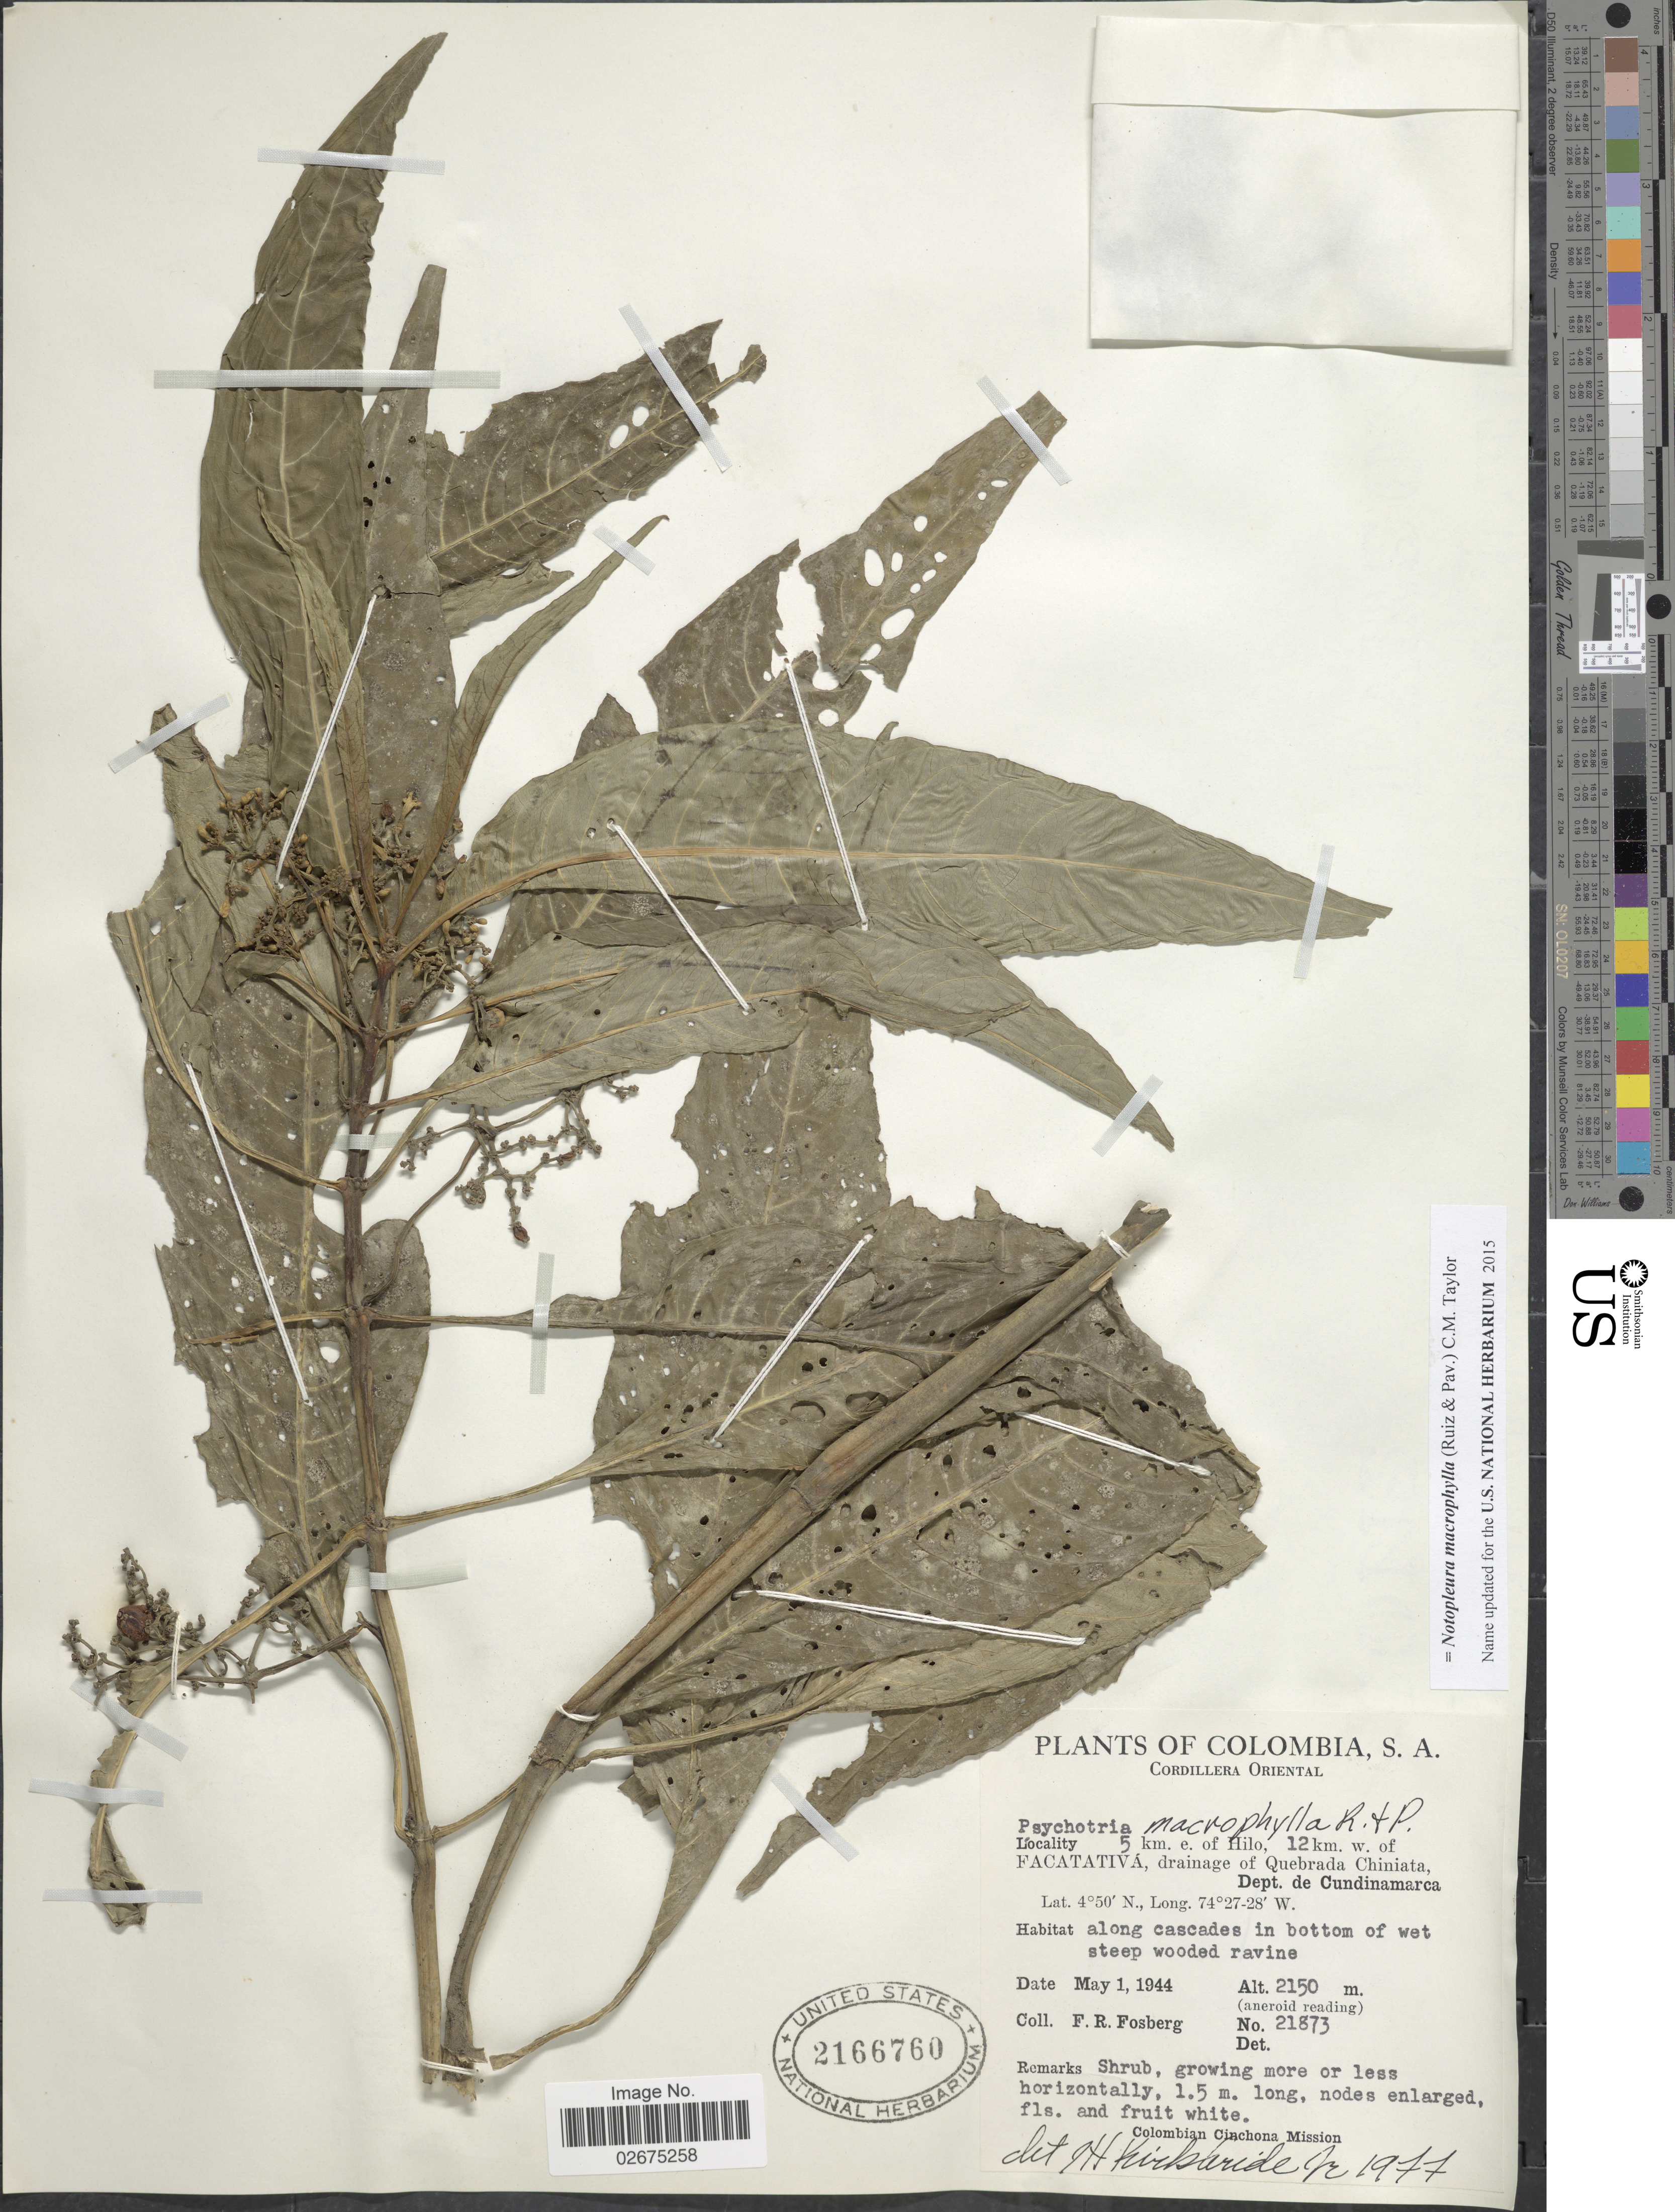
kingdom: Plantae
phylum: Tracheophyta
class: Magnoliopsida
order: Gentianales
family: Rubiaceae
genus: Notopleura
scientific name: Notopleura macrophylla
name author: (Ruiz & Pav.) C.M. Taylor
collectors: F. R. Fosberg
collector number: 21873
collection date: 1944-05-01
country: Colombia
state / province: Cundinamarca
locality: Cordillera Oriental, 5 km e. of Hilo, 12km w. of Facatativá, drainage of Quebrada Chiniata, Dept. de Cundinamarca, along cascades in bottom of wet steep wooded ravine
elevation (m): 2150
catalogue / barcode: US 2166760